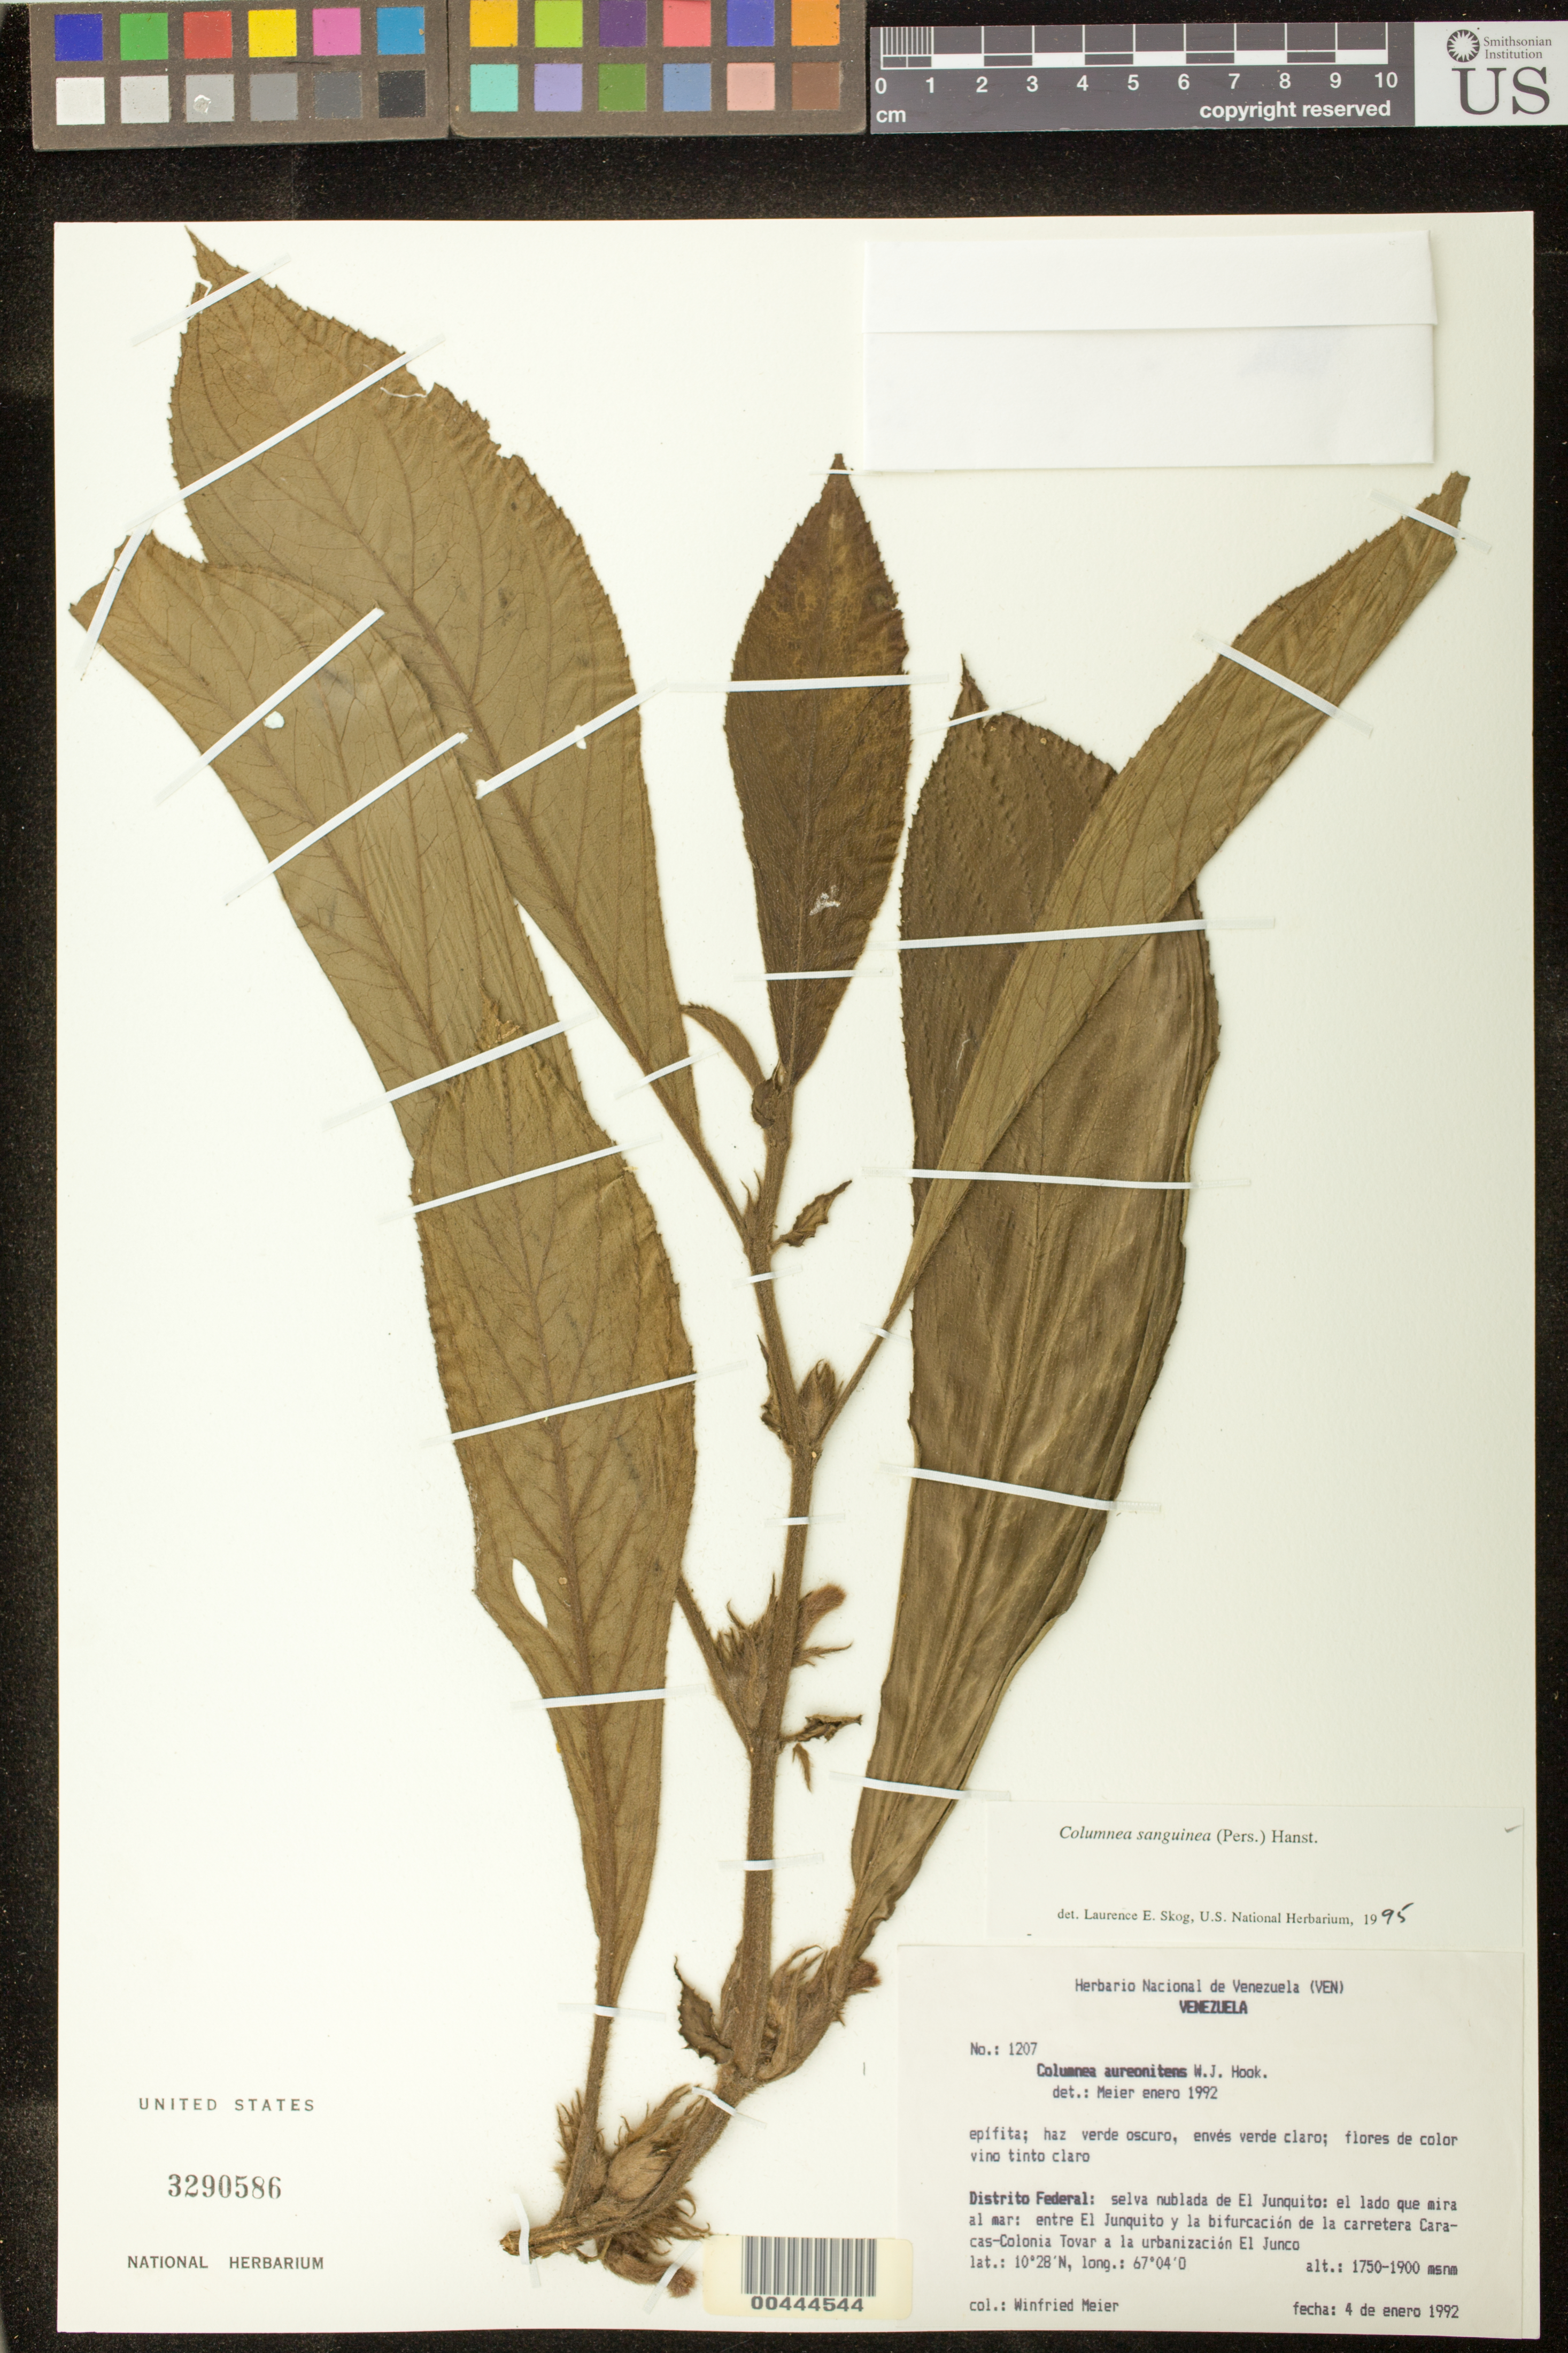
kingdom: Plantae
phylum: Tracheophyta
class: Magnoliopsida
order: Lamiales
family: Gesneriaceae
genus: Columnea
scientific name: Columnea sanguinea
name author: (Pers.) Hanst.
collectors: W. Meier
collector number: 1207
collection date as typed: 04 Jan 1992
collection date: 1992-01-04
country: Venezuela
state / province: Distrito Federal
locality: El Junquito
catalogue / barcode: US 3290586